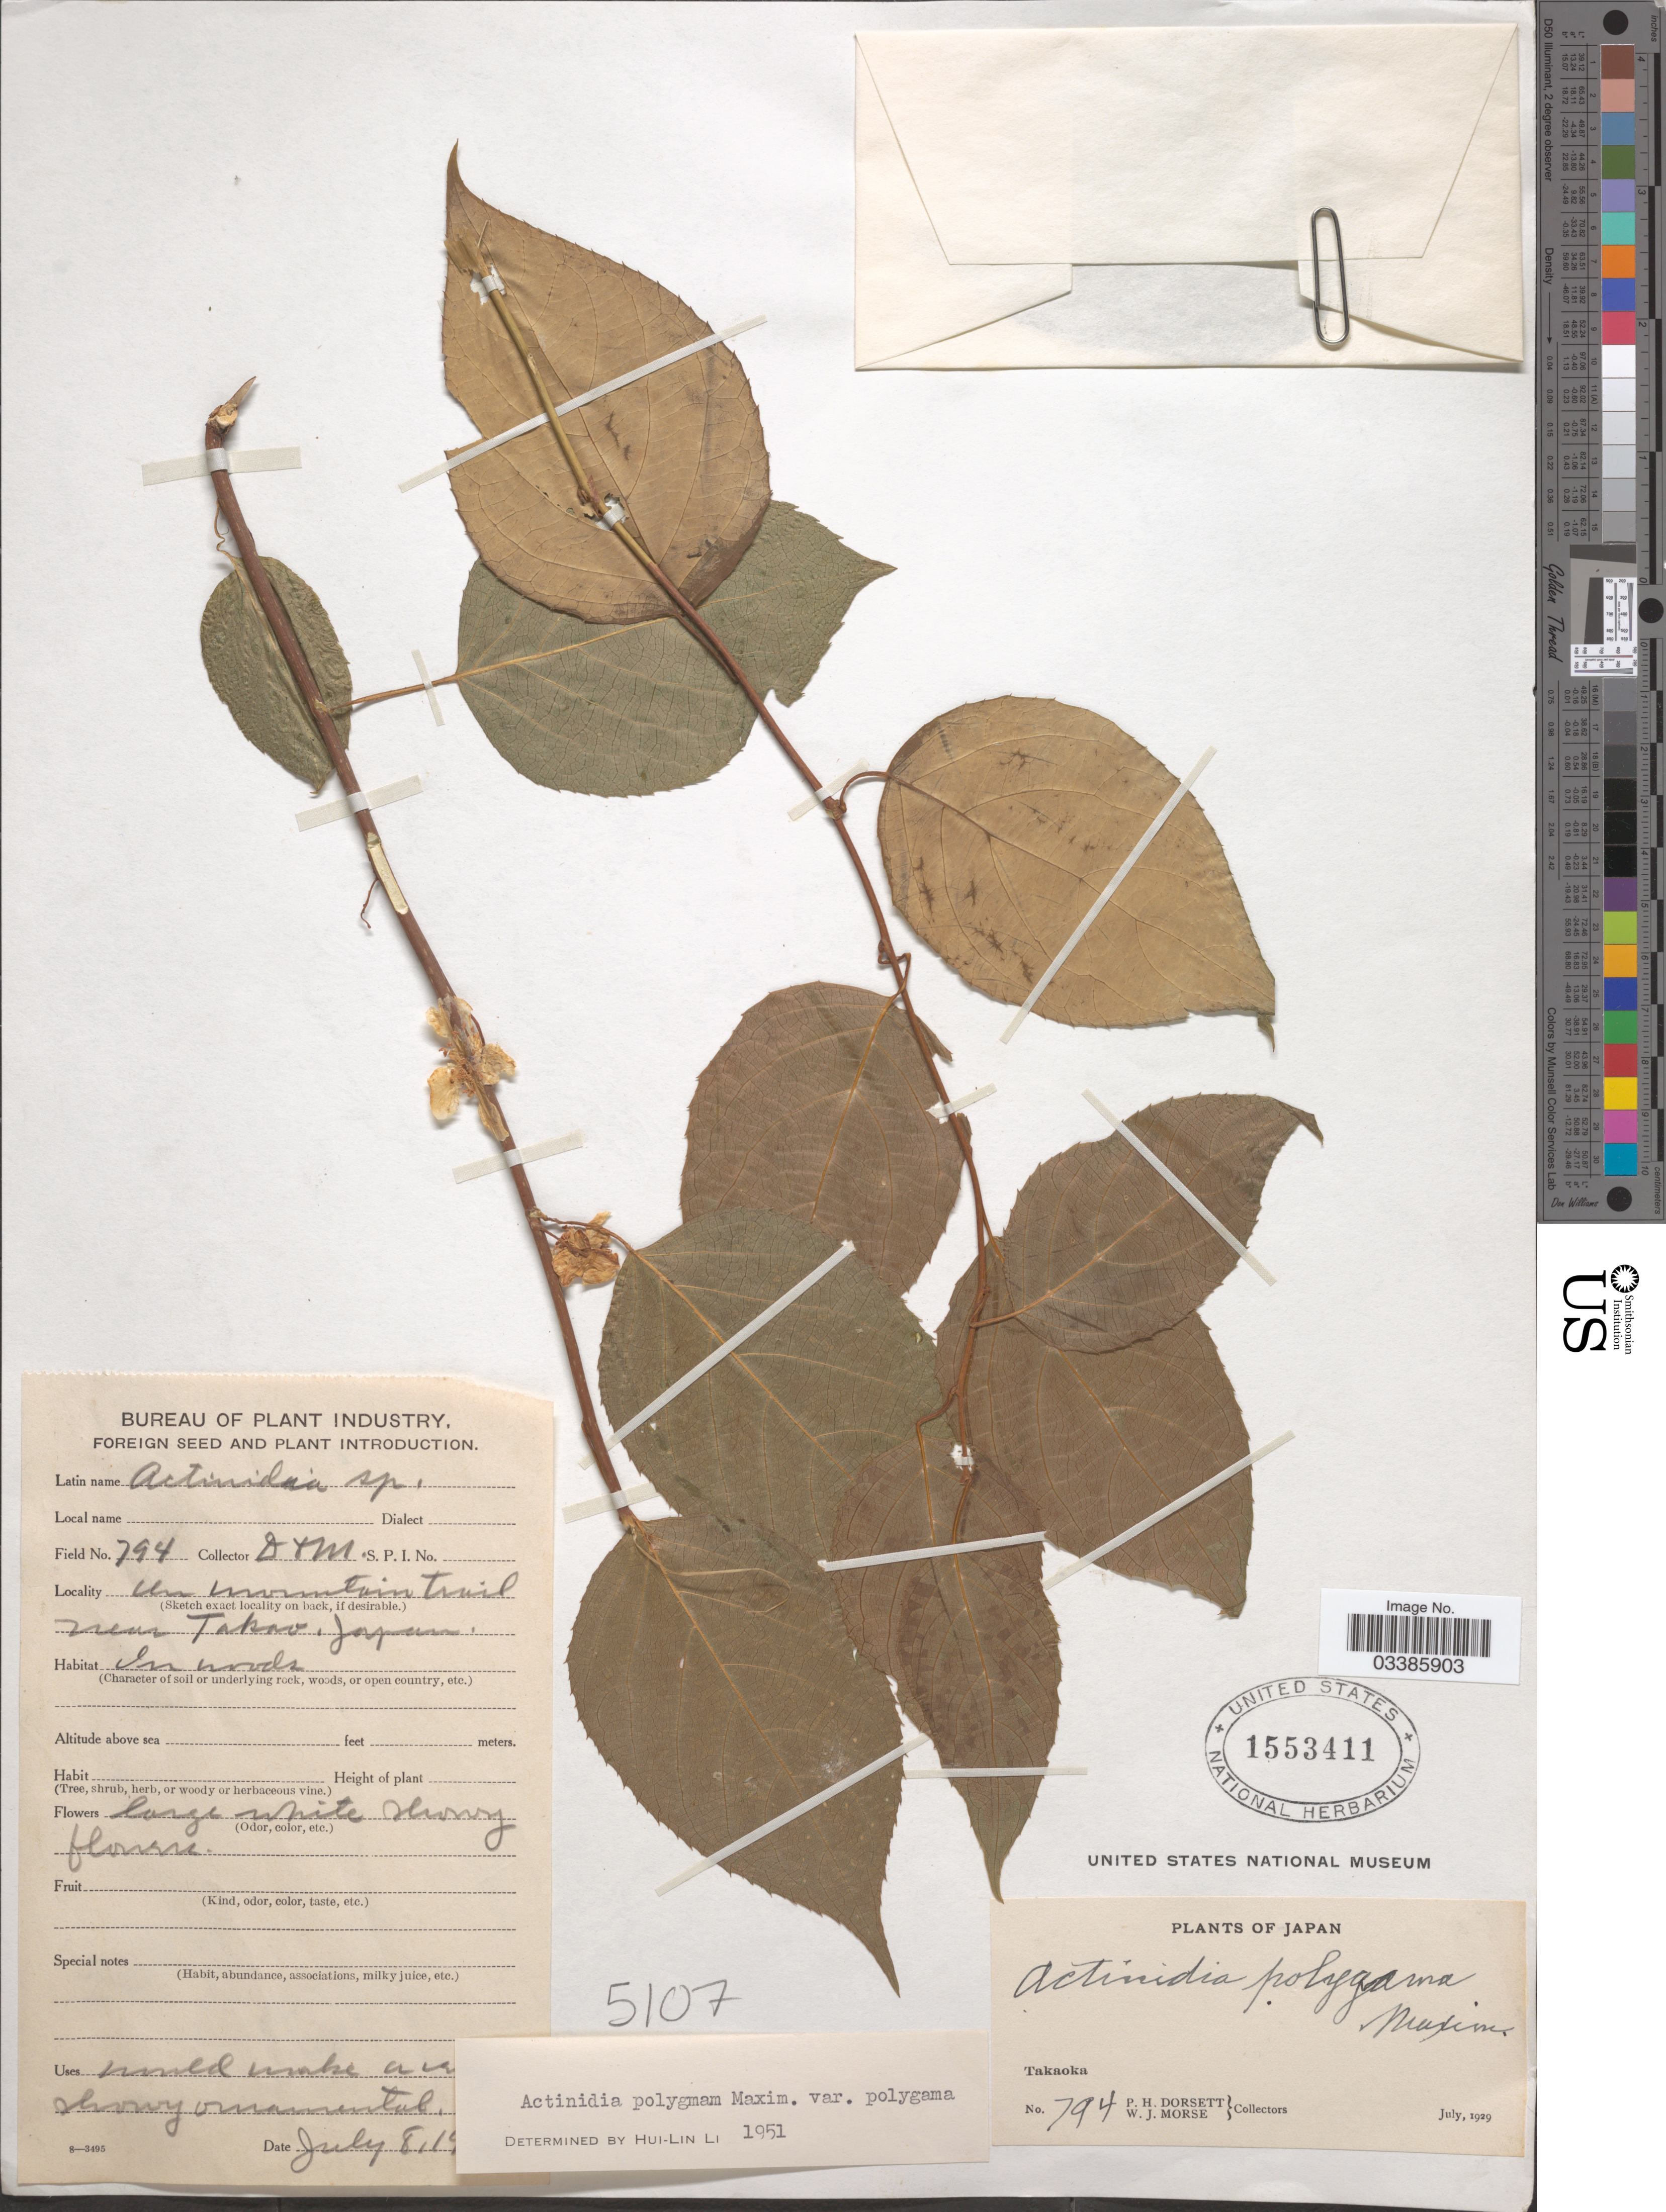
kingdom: Plantae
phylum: Tracheophyta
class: Magnoliopsida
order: Ericales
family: Actinidiaceae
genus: Actinidia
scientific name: Actinidia polygama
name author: (Siebold & Zucc.) Planch. ex Maxim.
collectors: P. H. Dorsett & W. J. Morse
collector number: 794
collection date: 1929-07-08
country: Japan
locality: On mountain trail near Takaoka.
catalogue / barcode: US 1553411